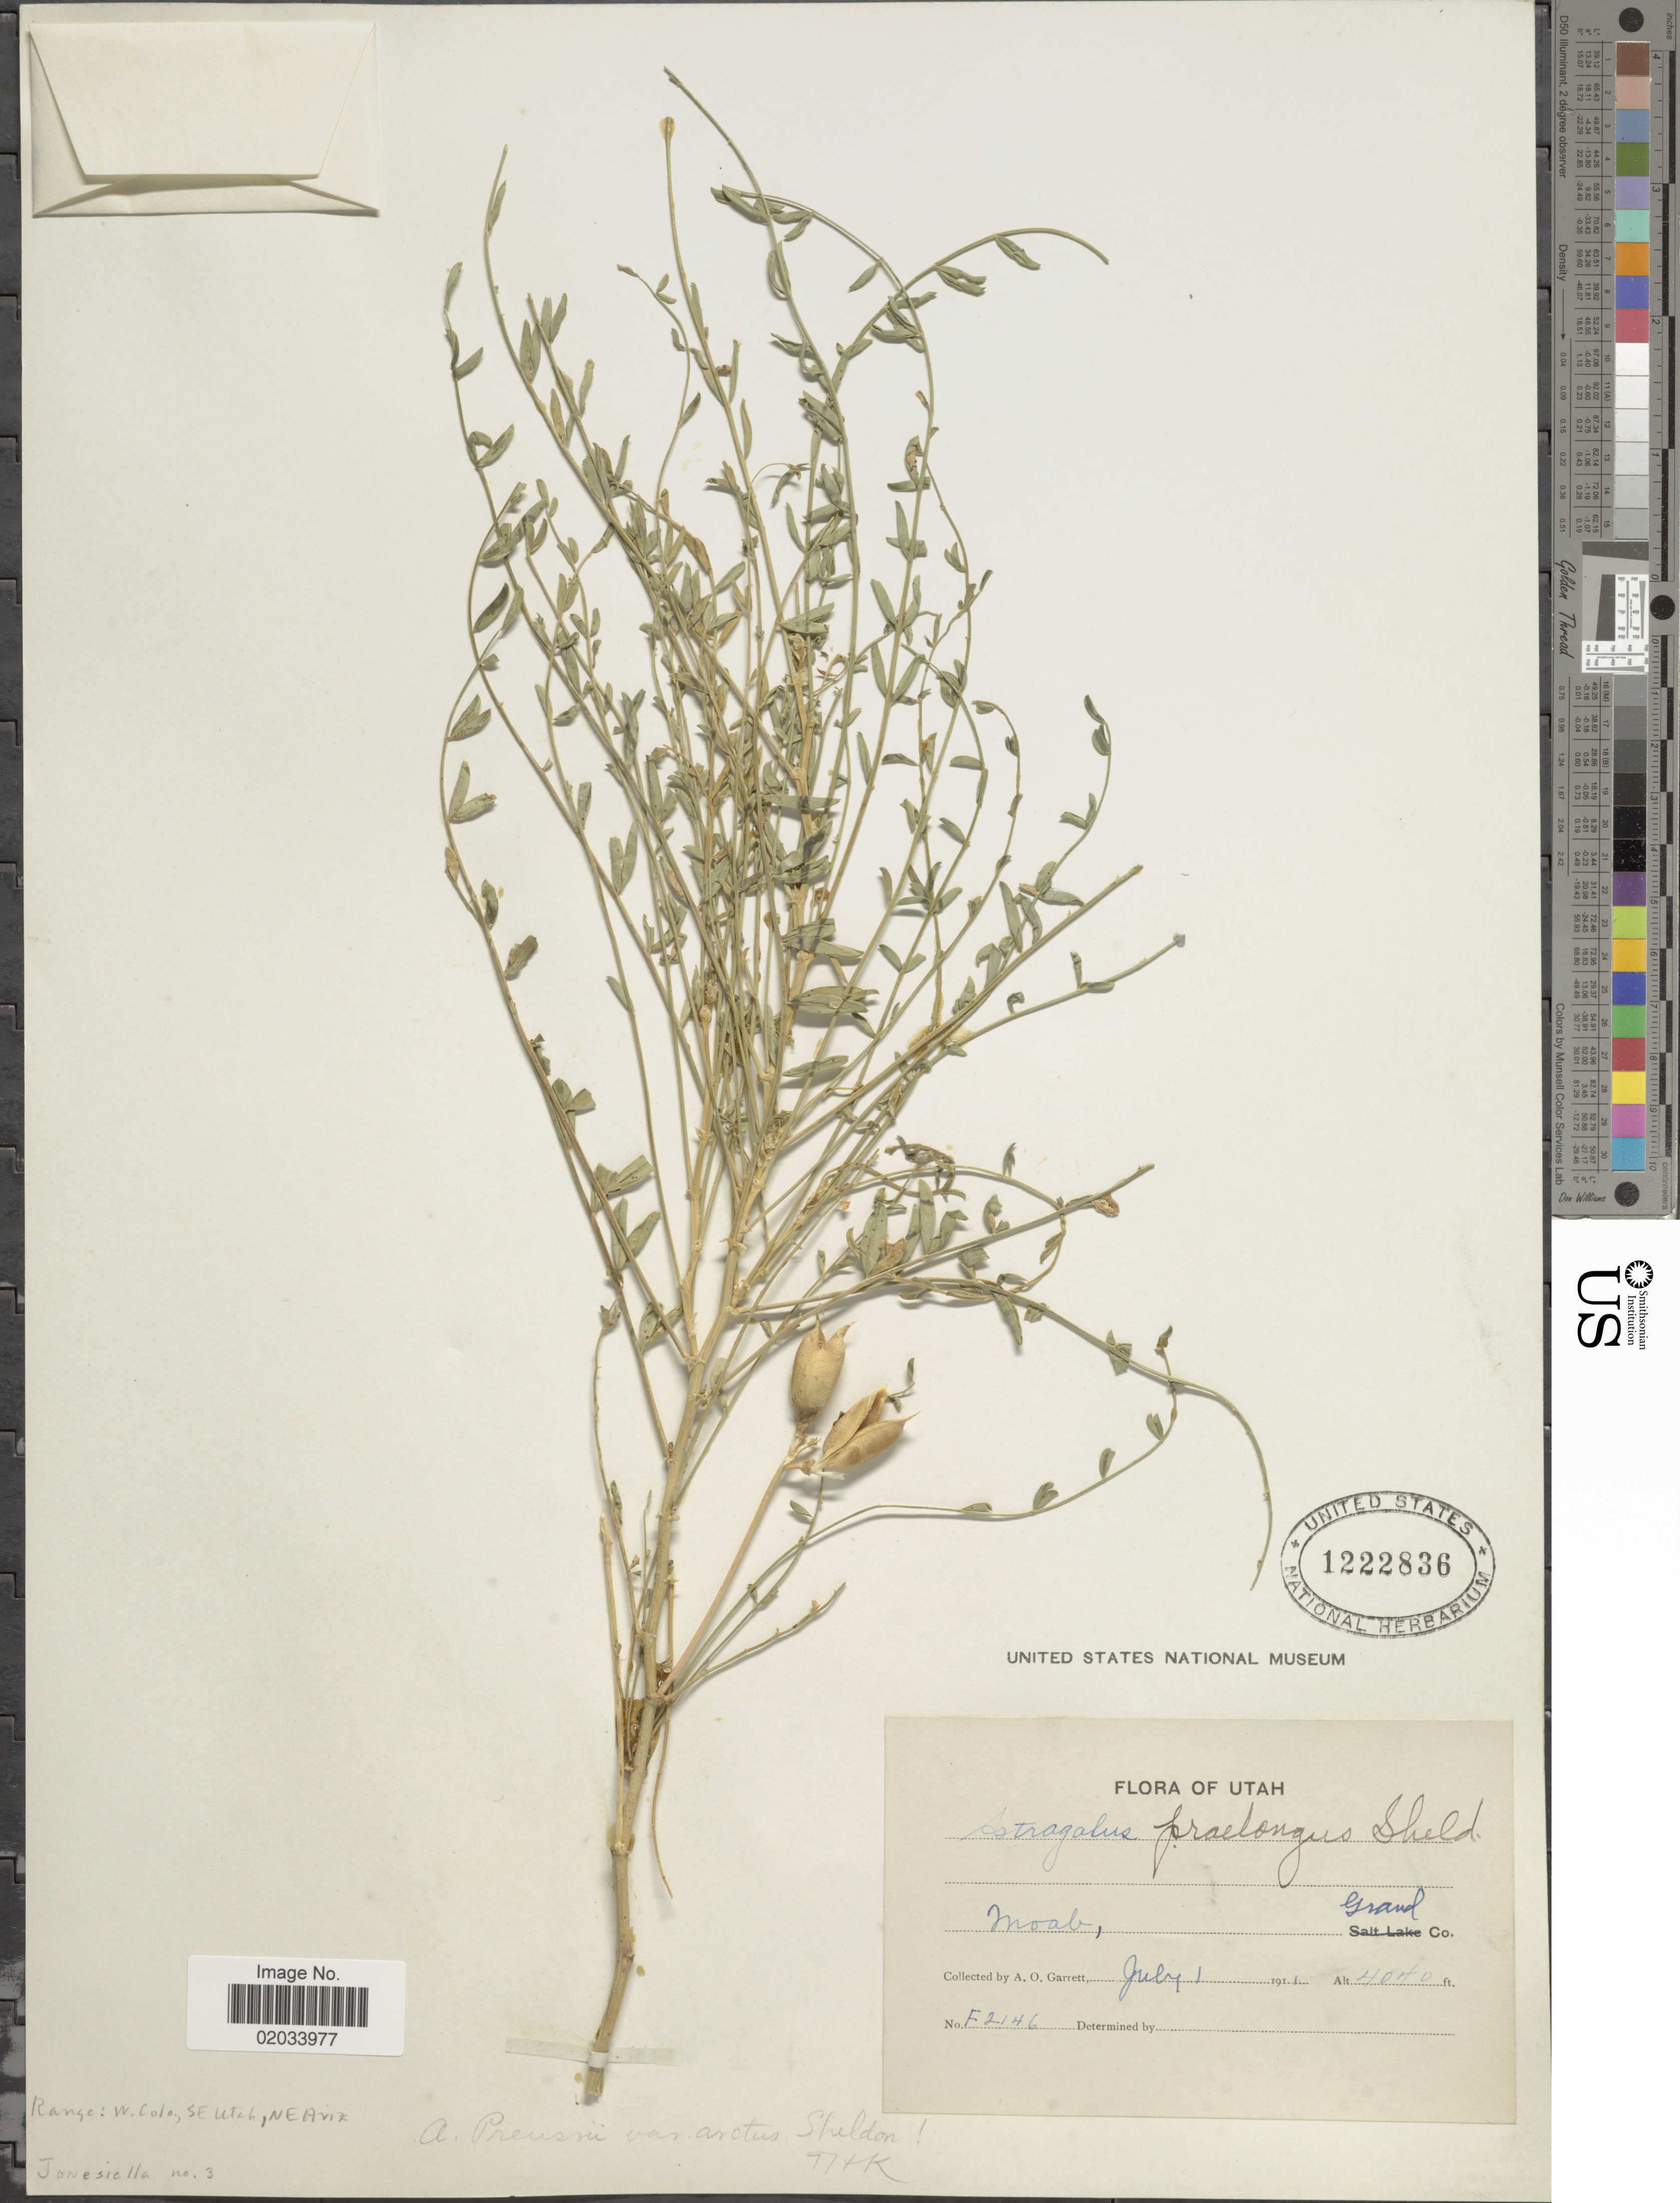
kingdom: Plantae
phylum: Tracheophyta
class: Magnoliopsida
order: Fabales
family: Fabaceae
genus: Astragalus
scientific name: Astragalus praelongus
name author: E. Sheld.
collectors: A. O. Garrett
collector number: F2146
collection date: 1911-07-01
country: United States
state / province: Utah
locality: Moab, Grand Co.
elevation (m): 1231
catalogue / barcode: US 1222836